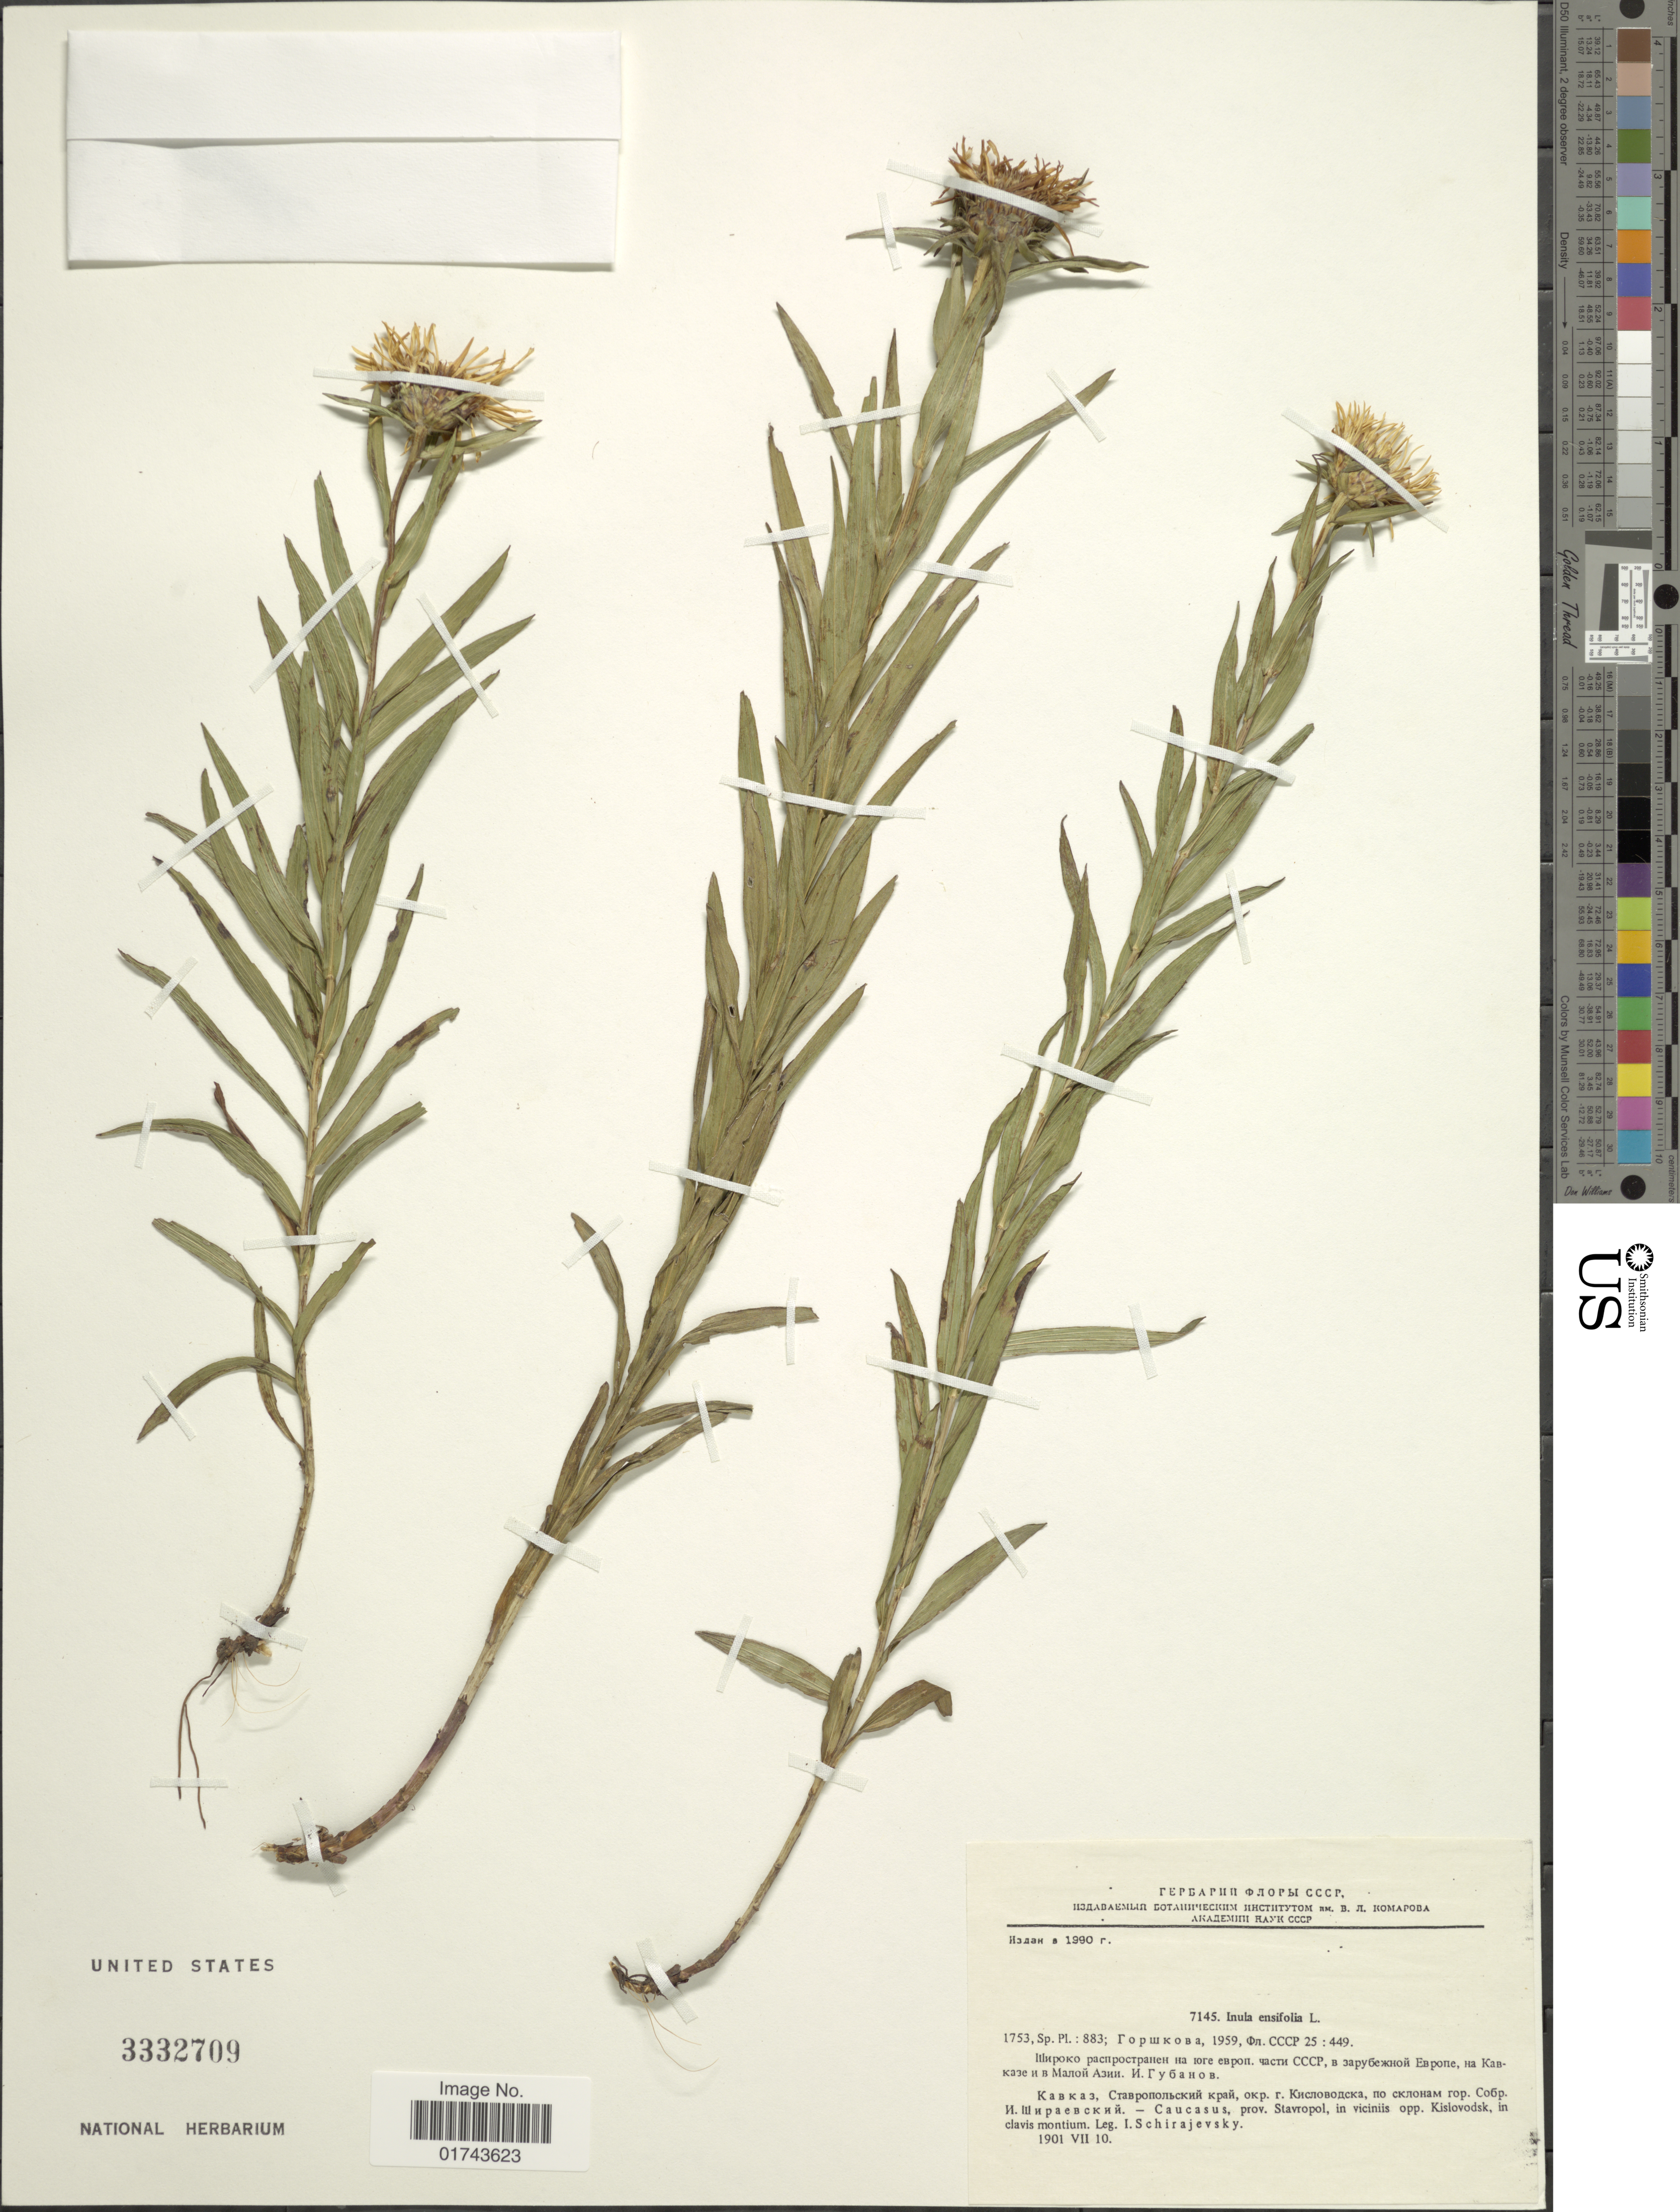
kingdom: Plantae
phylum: Tracheophyta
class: Magnoliopsida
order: Asterales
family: Asteraceae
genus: Inula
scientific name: Inula ensifolia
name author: L.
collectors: J. Schirajevsky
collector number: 1753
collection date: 1901-07-10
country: Russian Federation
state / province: Stavropol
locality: Caucasus, in viciniis opp. Kislovodsk, in clavis montium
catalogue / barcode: US 3332709